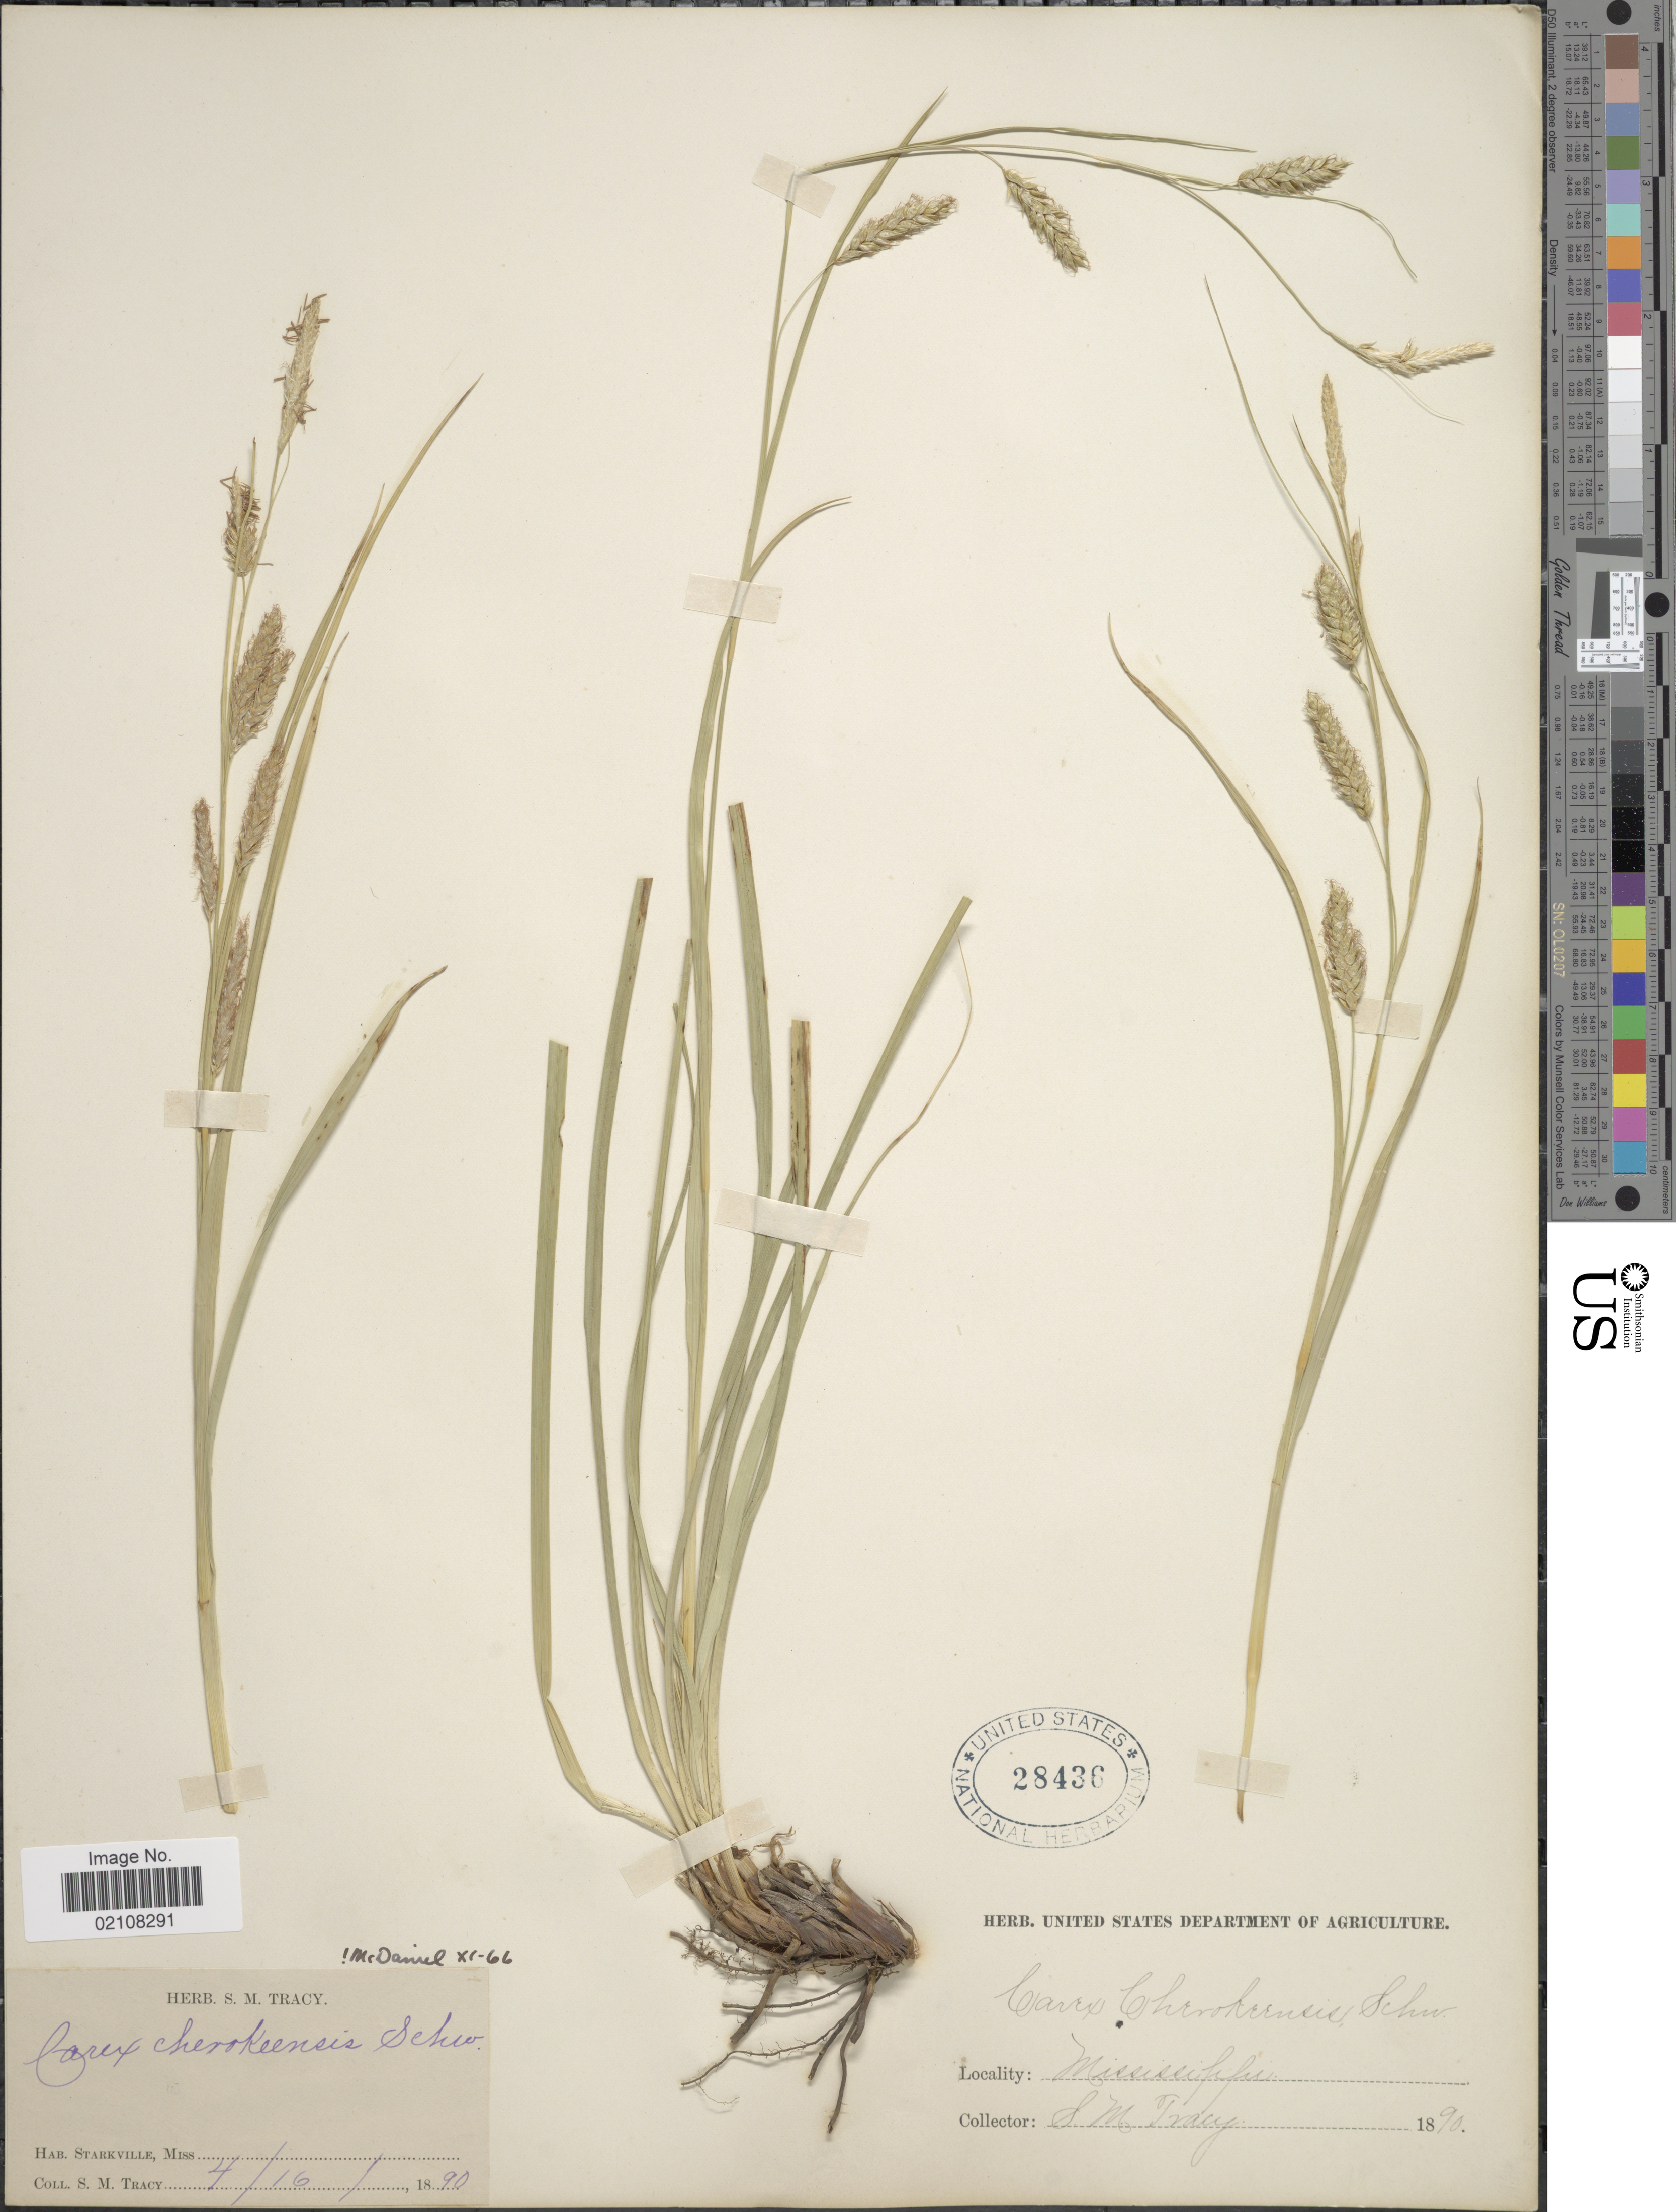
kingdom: Plantae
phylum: Tracheophyta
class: Liliopsida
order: Poales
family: Cyperaceae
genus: Carex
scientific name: Carex cherokeensis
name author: Schwein.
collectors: S. M. Tracy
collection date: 1890-04-16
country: United States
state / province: Mississippi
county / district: Oktibbeha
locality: Starkville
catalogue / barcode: US 28436